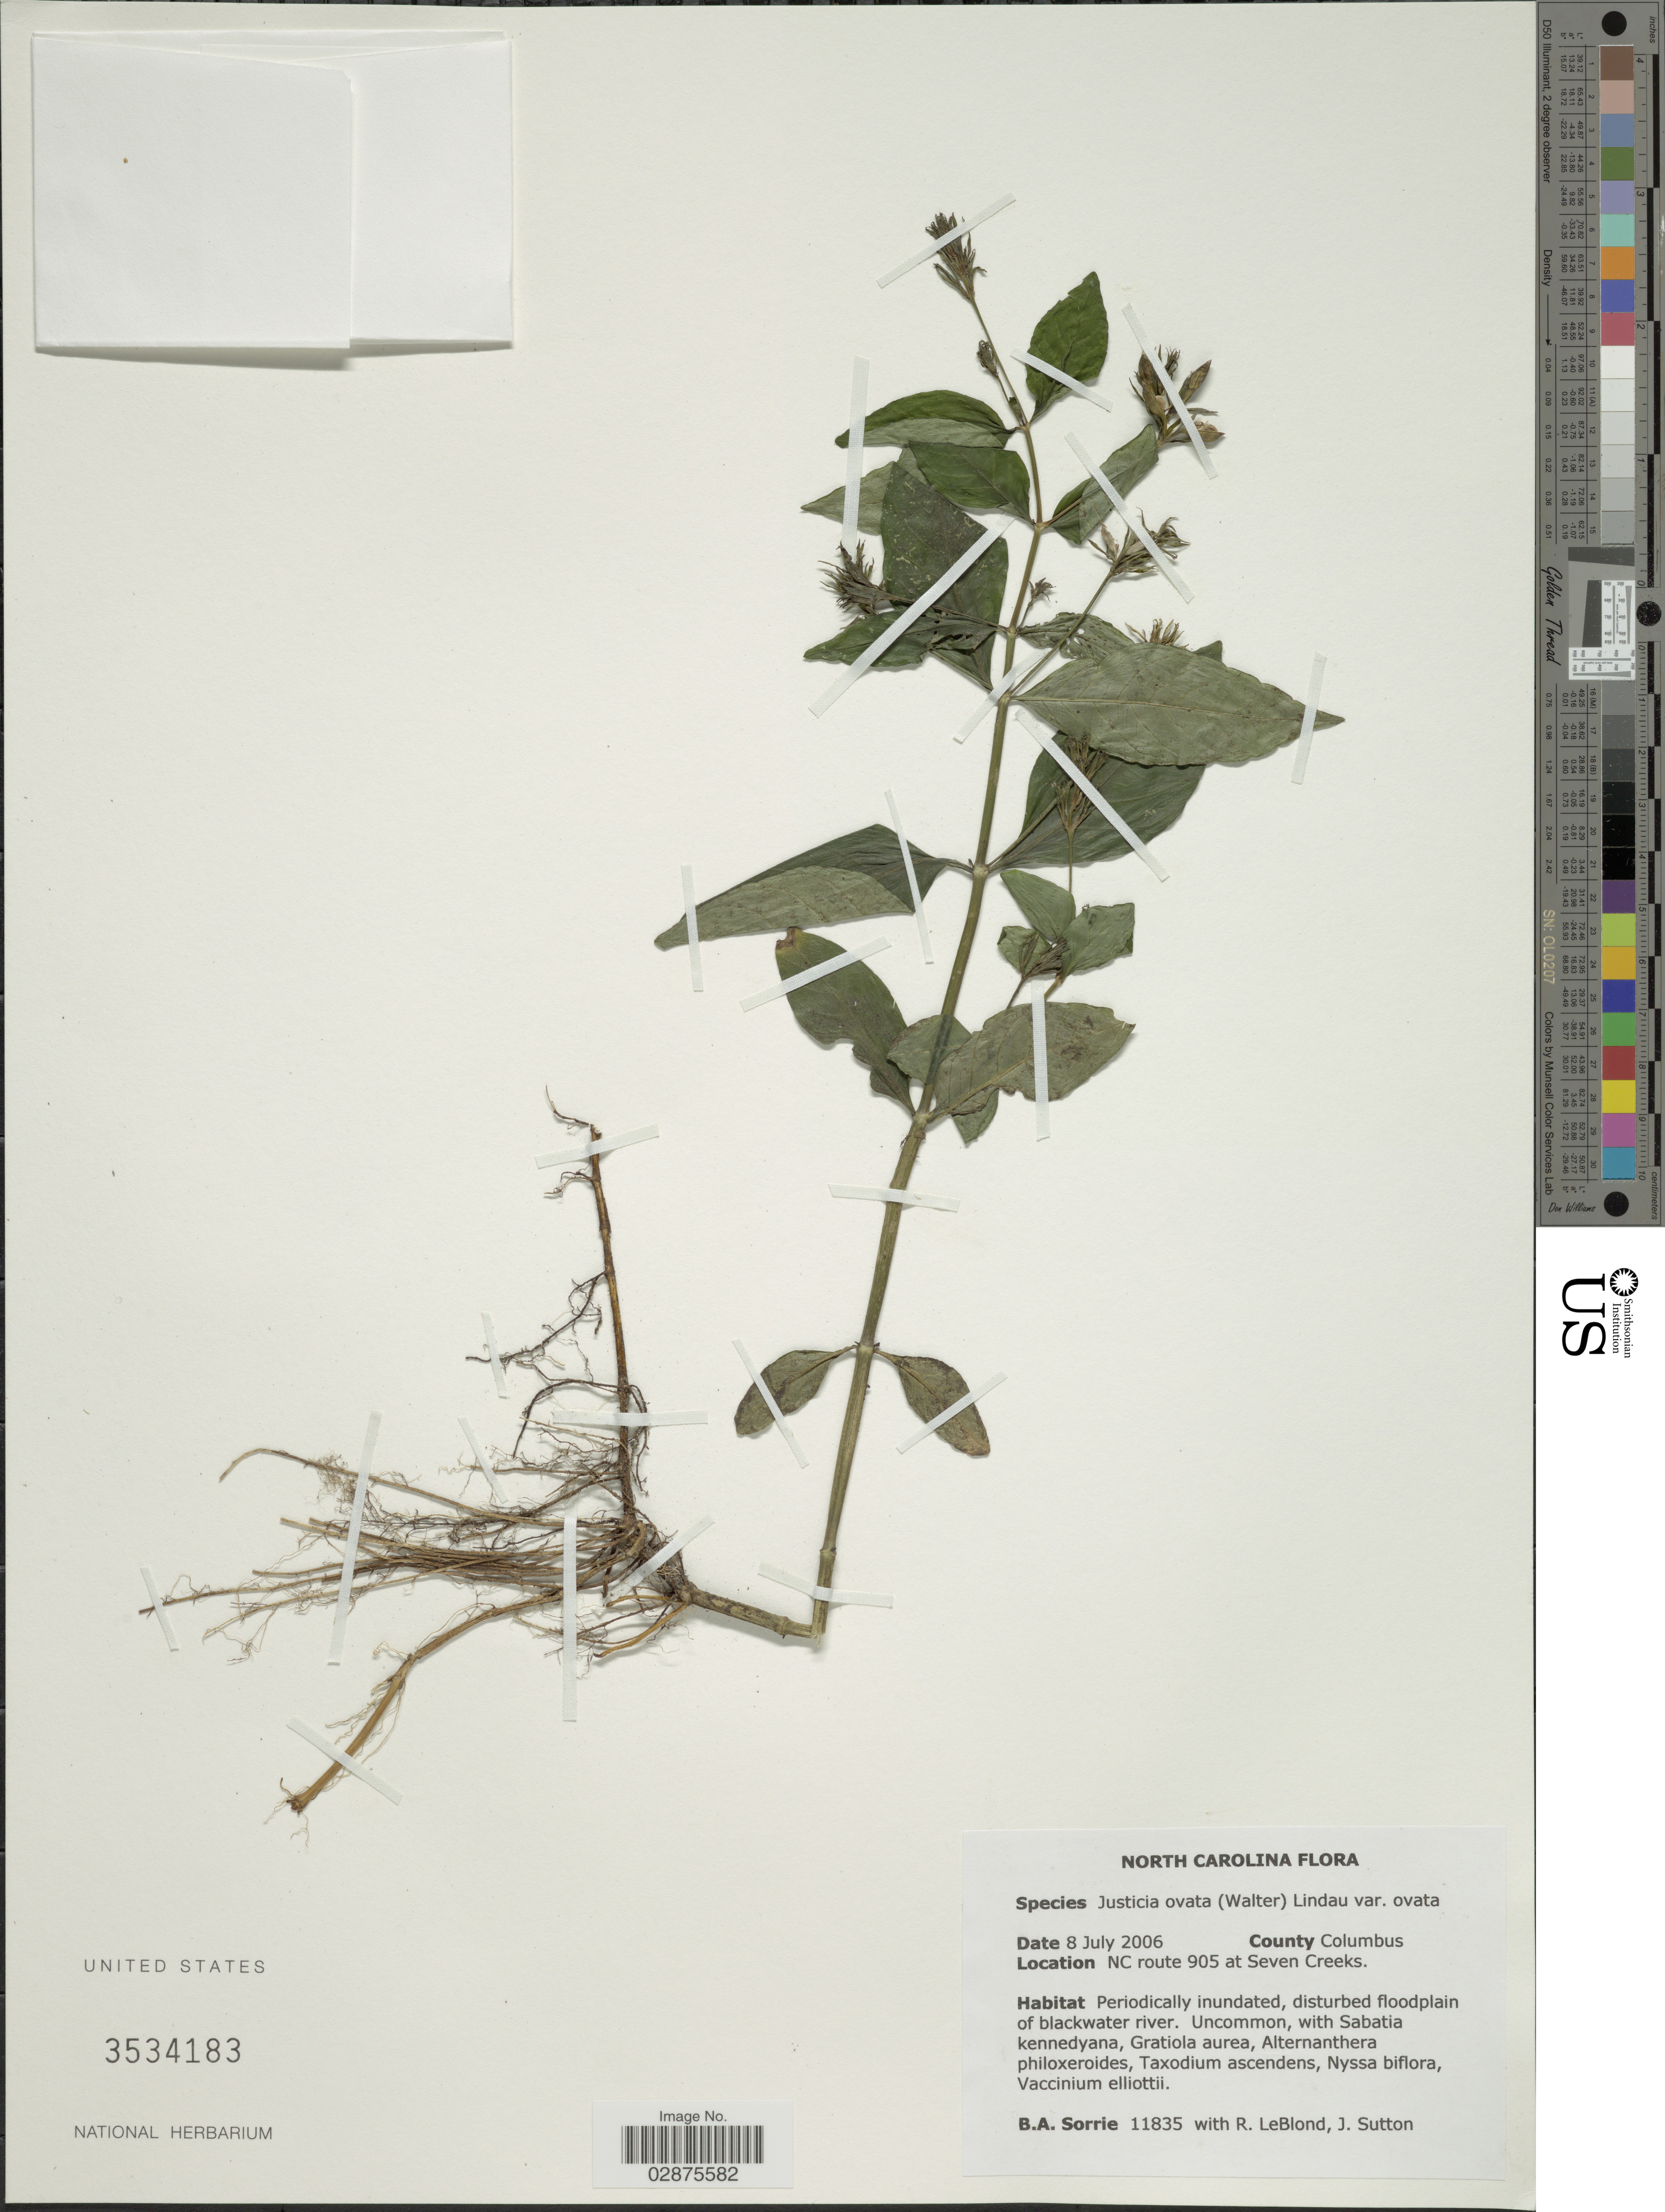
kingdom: Plantae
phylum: Tracheophyta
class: Magnoliopsida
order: Lamiales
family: Acanthaceae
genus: Justicia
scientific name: Justicia ovata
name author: E. Mey.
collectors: B. Sorrie, R. J. LeBlond & J. Sutton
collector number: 11835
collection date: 2006-07-08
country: United States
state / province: North Carolina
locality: County Columbus. NC route 905 at Seven Creeks.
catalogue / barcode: US 3534183